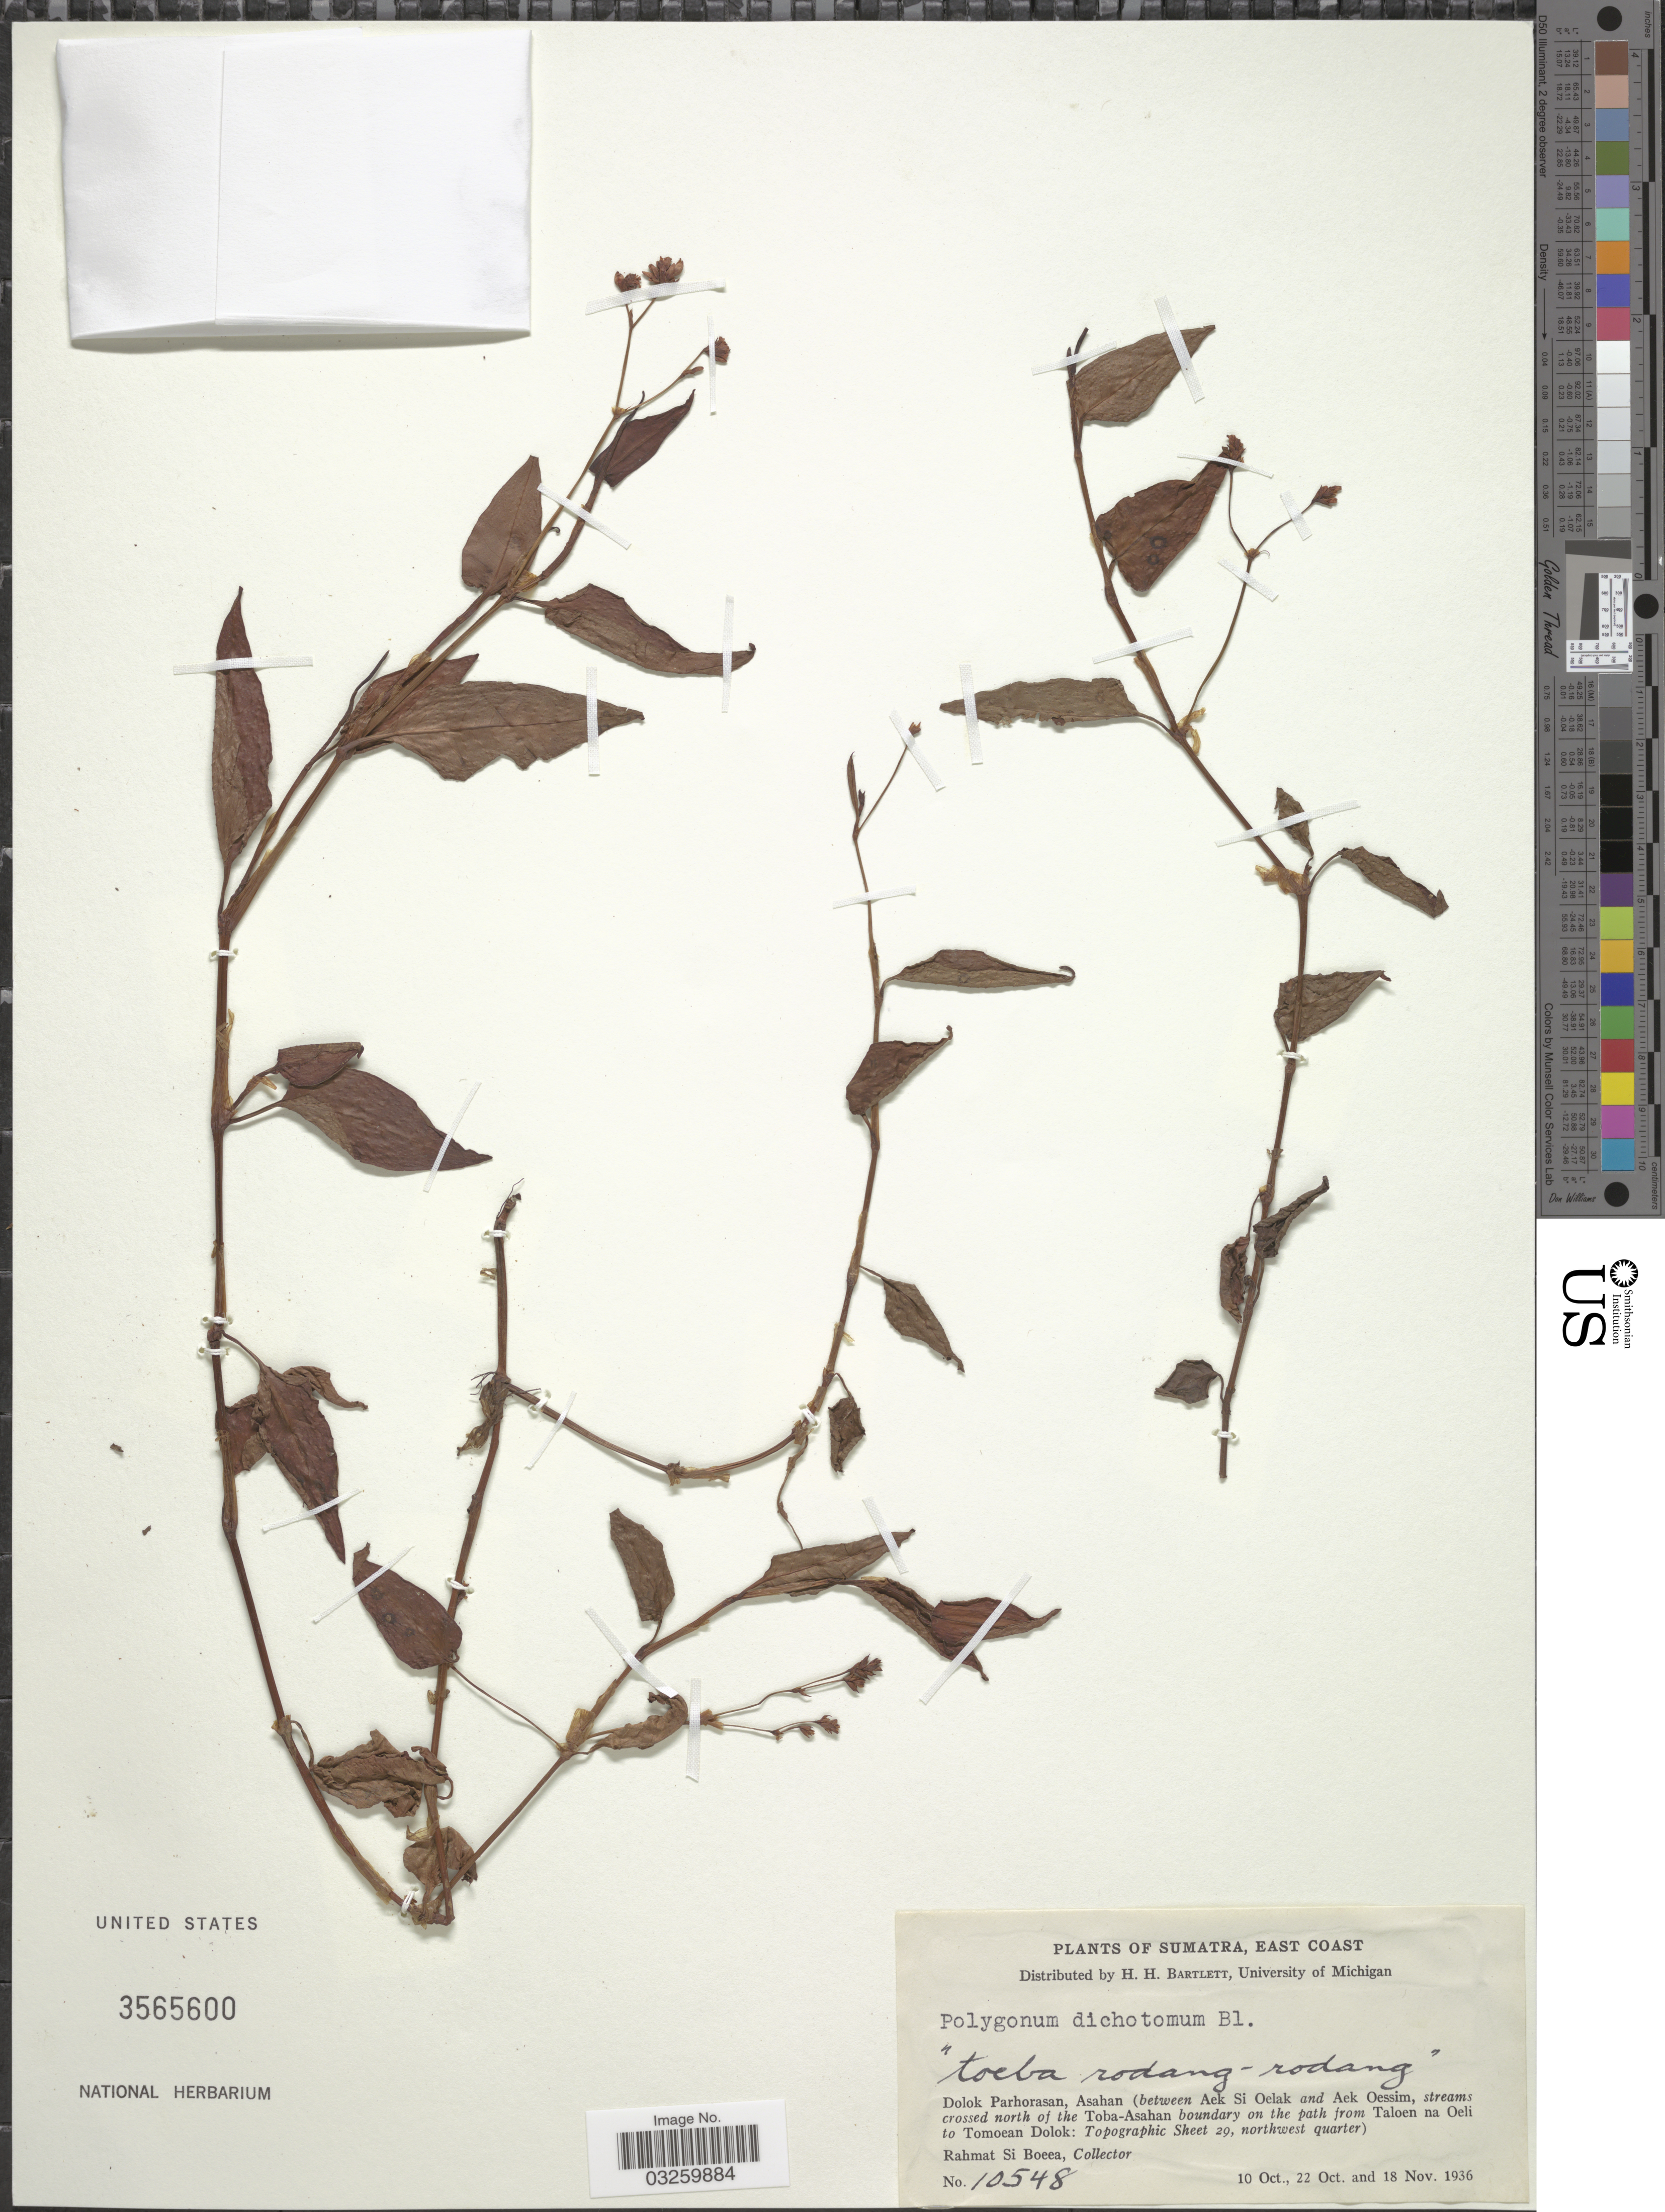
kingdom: Plantae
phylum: Tracheophyta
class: Magnoliopsida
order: Caryophyllales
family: Polygonaceae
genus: Persicaria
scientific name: Persicaria dichotoma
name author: (Blume) Masam.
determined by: Wagner, W. L., (BOT), Smithsonian Institution - National Museum of Natural History (UNITED STATES)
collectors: Rahmat Si Boeea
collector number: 10548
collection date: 1936-10-10/1936-11-18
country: Indonesia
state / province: Sumatra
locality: East Coast. Dolok Parhorasan, Asahan (between Aek Si Oelak and Aek Oessim, streams crossed north of the Toba-Asahan boundary on the path from Taloen na Oeli to Tomoean Dolok: Topographic Sheet 29, northwest quarter.)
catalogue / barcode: US 3565600